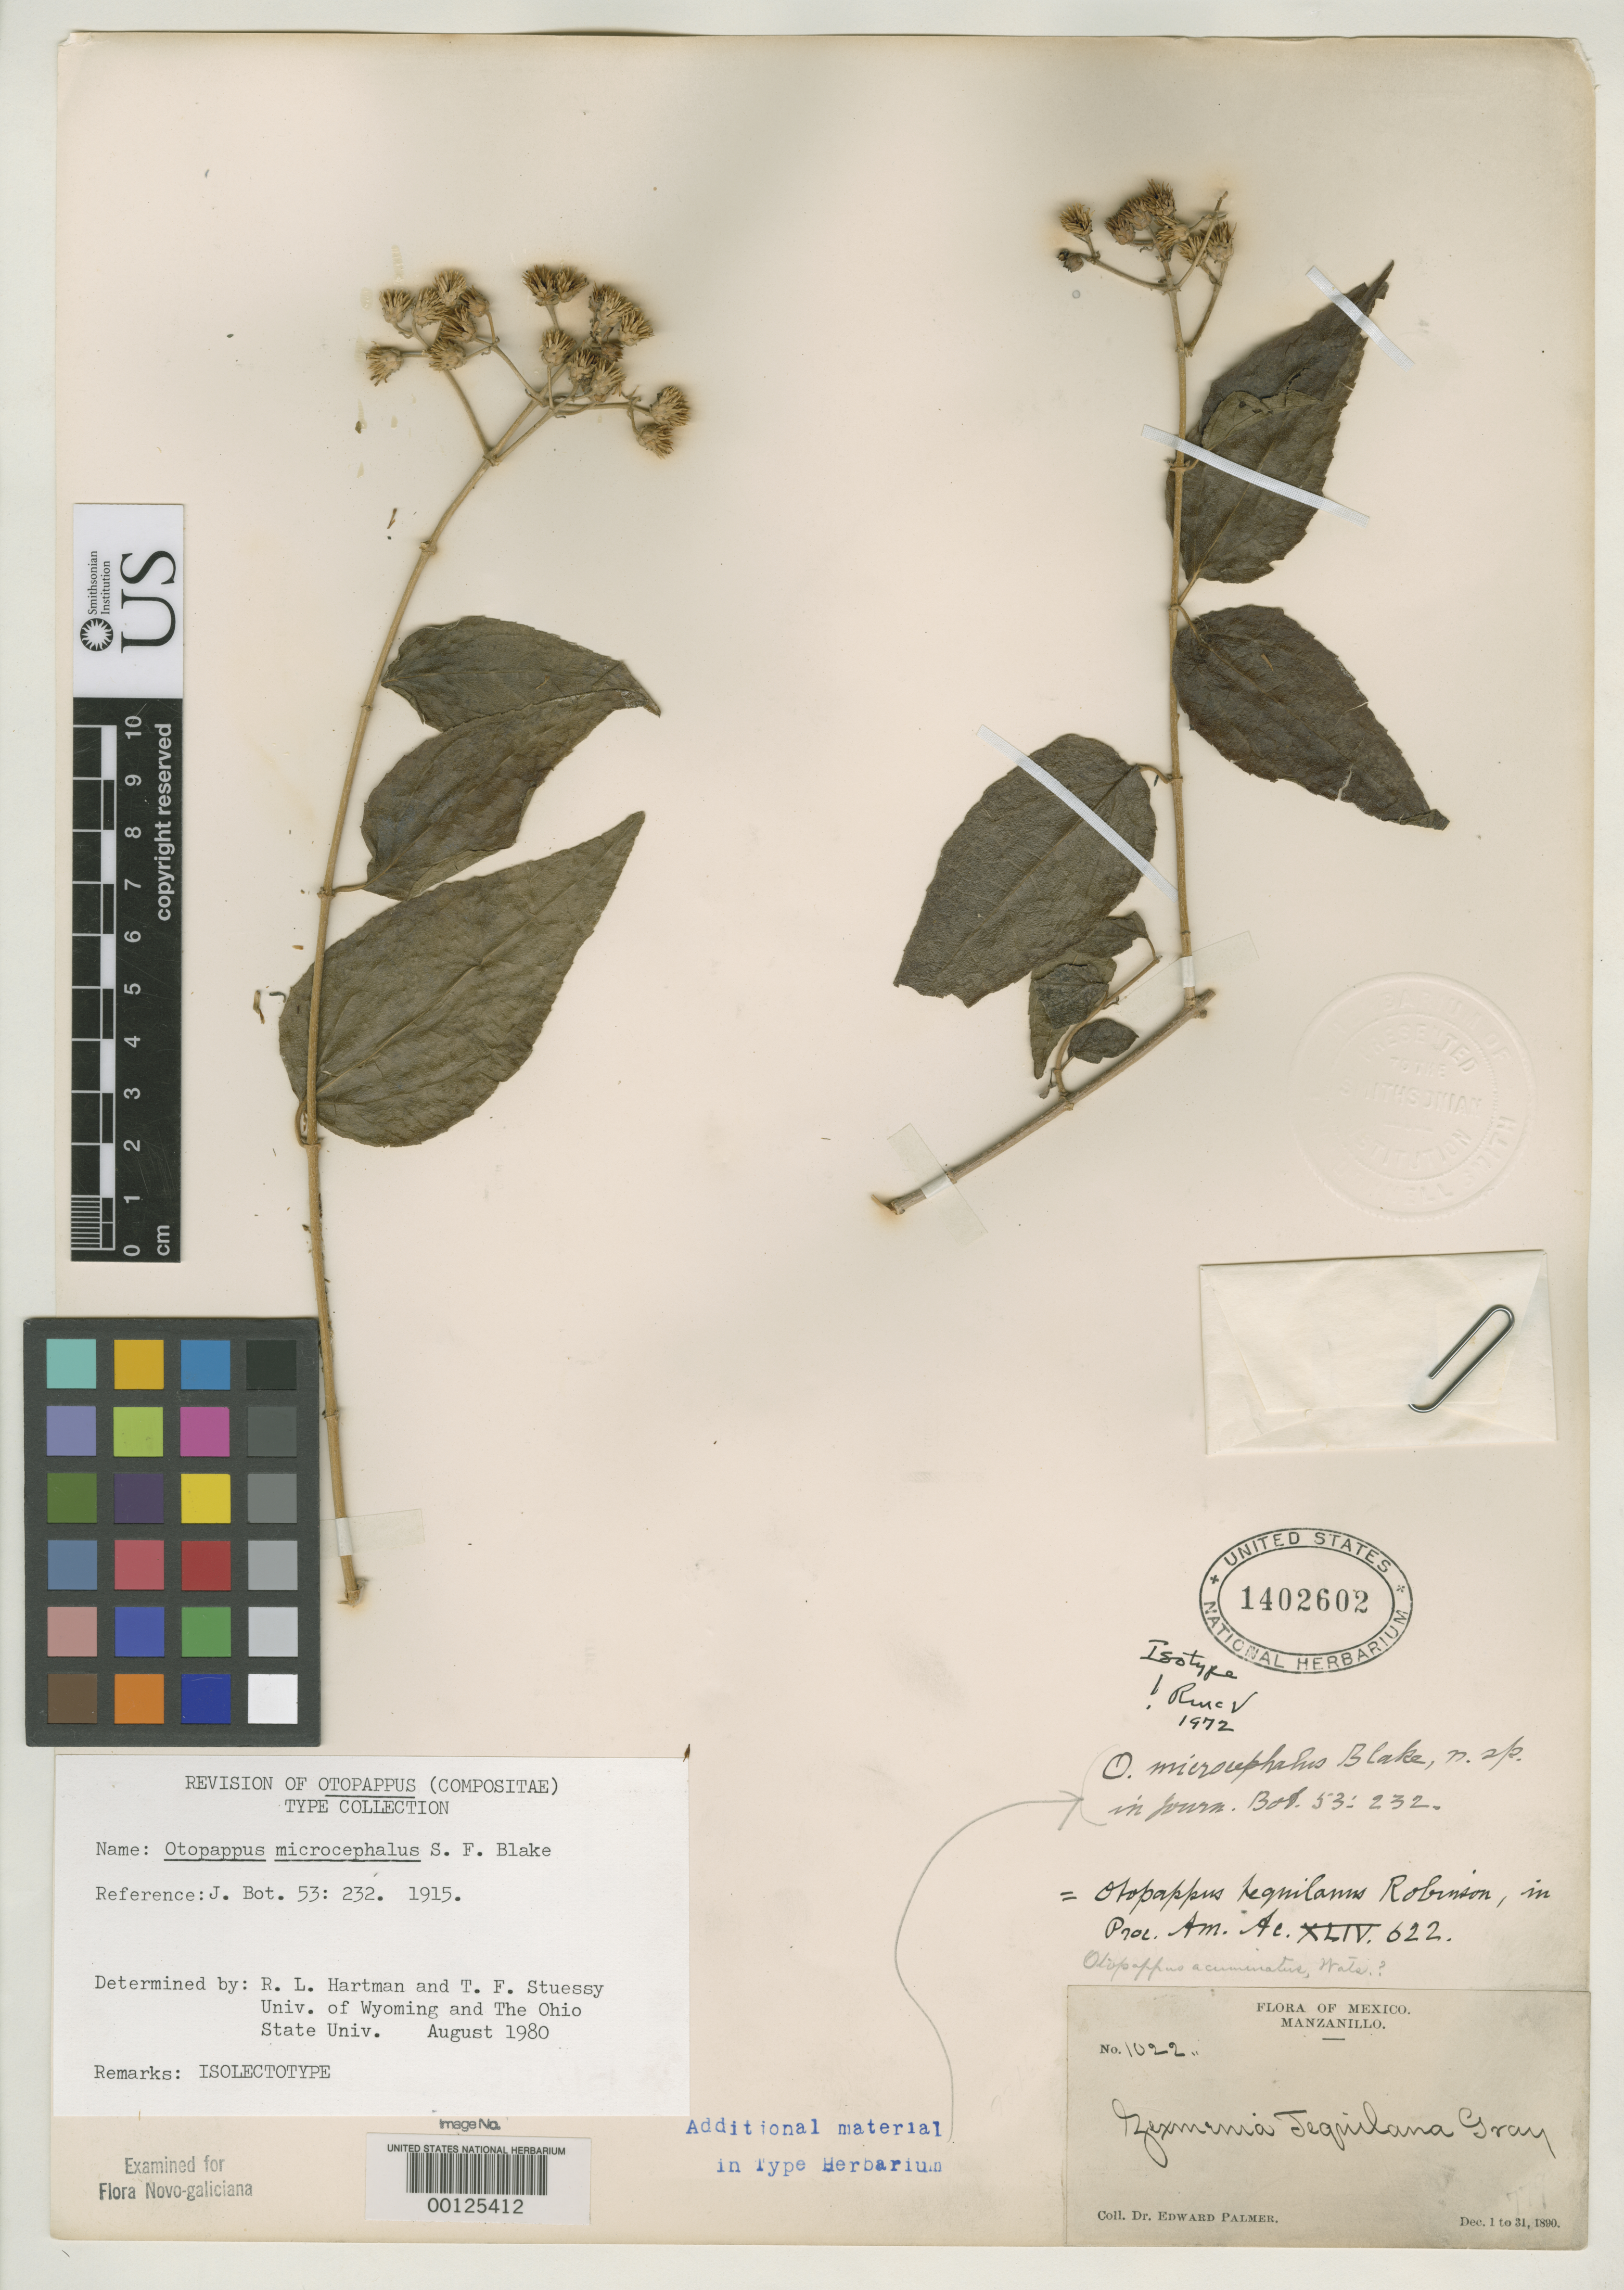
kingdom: Plantae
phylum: Tracheophyta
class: Magnoliopsida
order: Asterales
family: Asteraceae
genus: Otopappus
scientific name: Otopappus microcephalus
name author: S.F. Blake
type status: Isosyntype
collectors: E. Palmer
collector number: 1022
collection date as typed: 01 Dec 1890 to 31 Dec 1890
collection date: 1890-12-01/1890-12-31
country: Mexico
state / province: Colima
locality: Opposite side of bay from Manzanillo.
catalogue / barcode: US 1402602